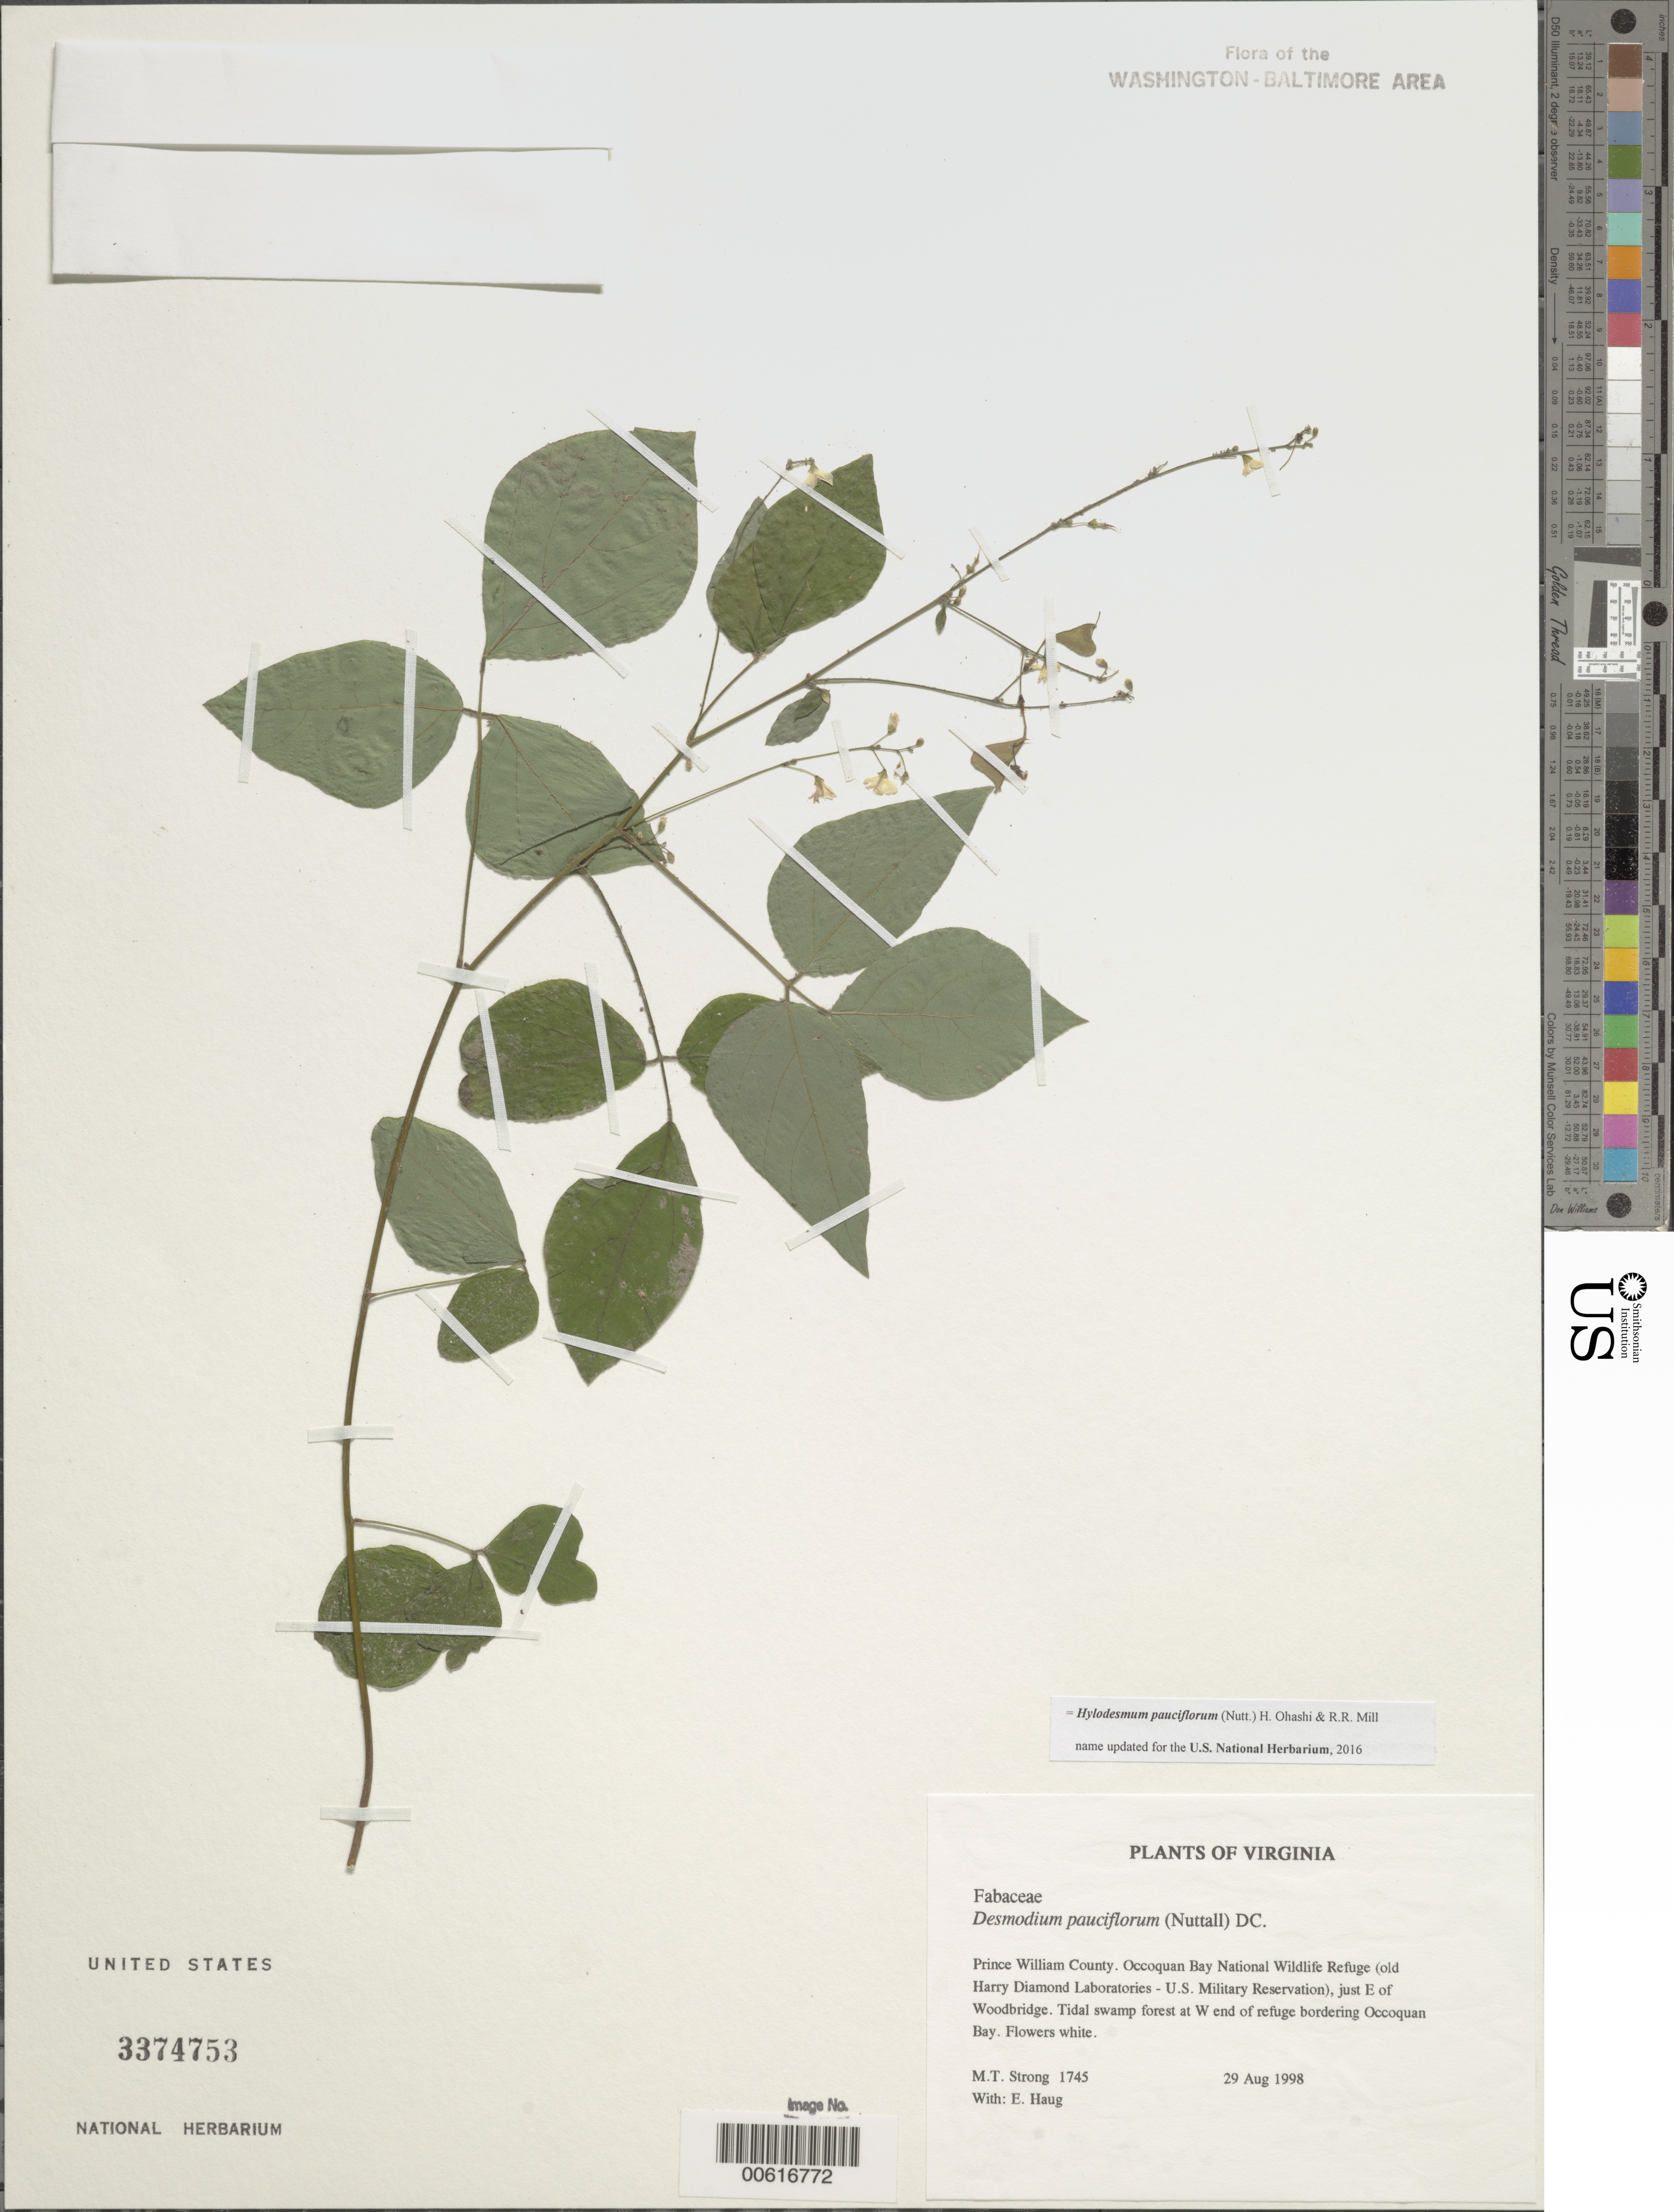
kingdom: Plantae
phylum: Tracheophyta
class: Magnoliopsida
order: Fabales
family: Fabaceae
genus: Hylodesmum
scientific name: Hylodesmum pauciflorum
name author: (Nutt.) H. Ohashi & R.R. Mill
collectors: M. T. Strong & E. Haug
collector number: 1745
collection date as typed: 29 Aug 1998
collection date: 1998-08-29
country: United States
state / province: Virginia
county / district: Prince William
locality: Occoquan Bay National Wildlife Refuge (old Harry Diamond Laboratories - U.S. Military Reservation), just E of Woodbridge.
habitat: Tidal swamp forest at W end of refuge bordering Occoquan Bay.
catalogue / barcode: US 3374753